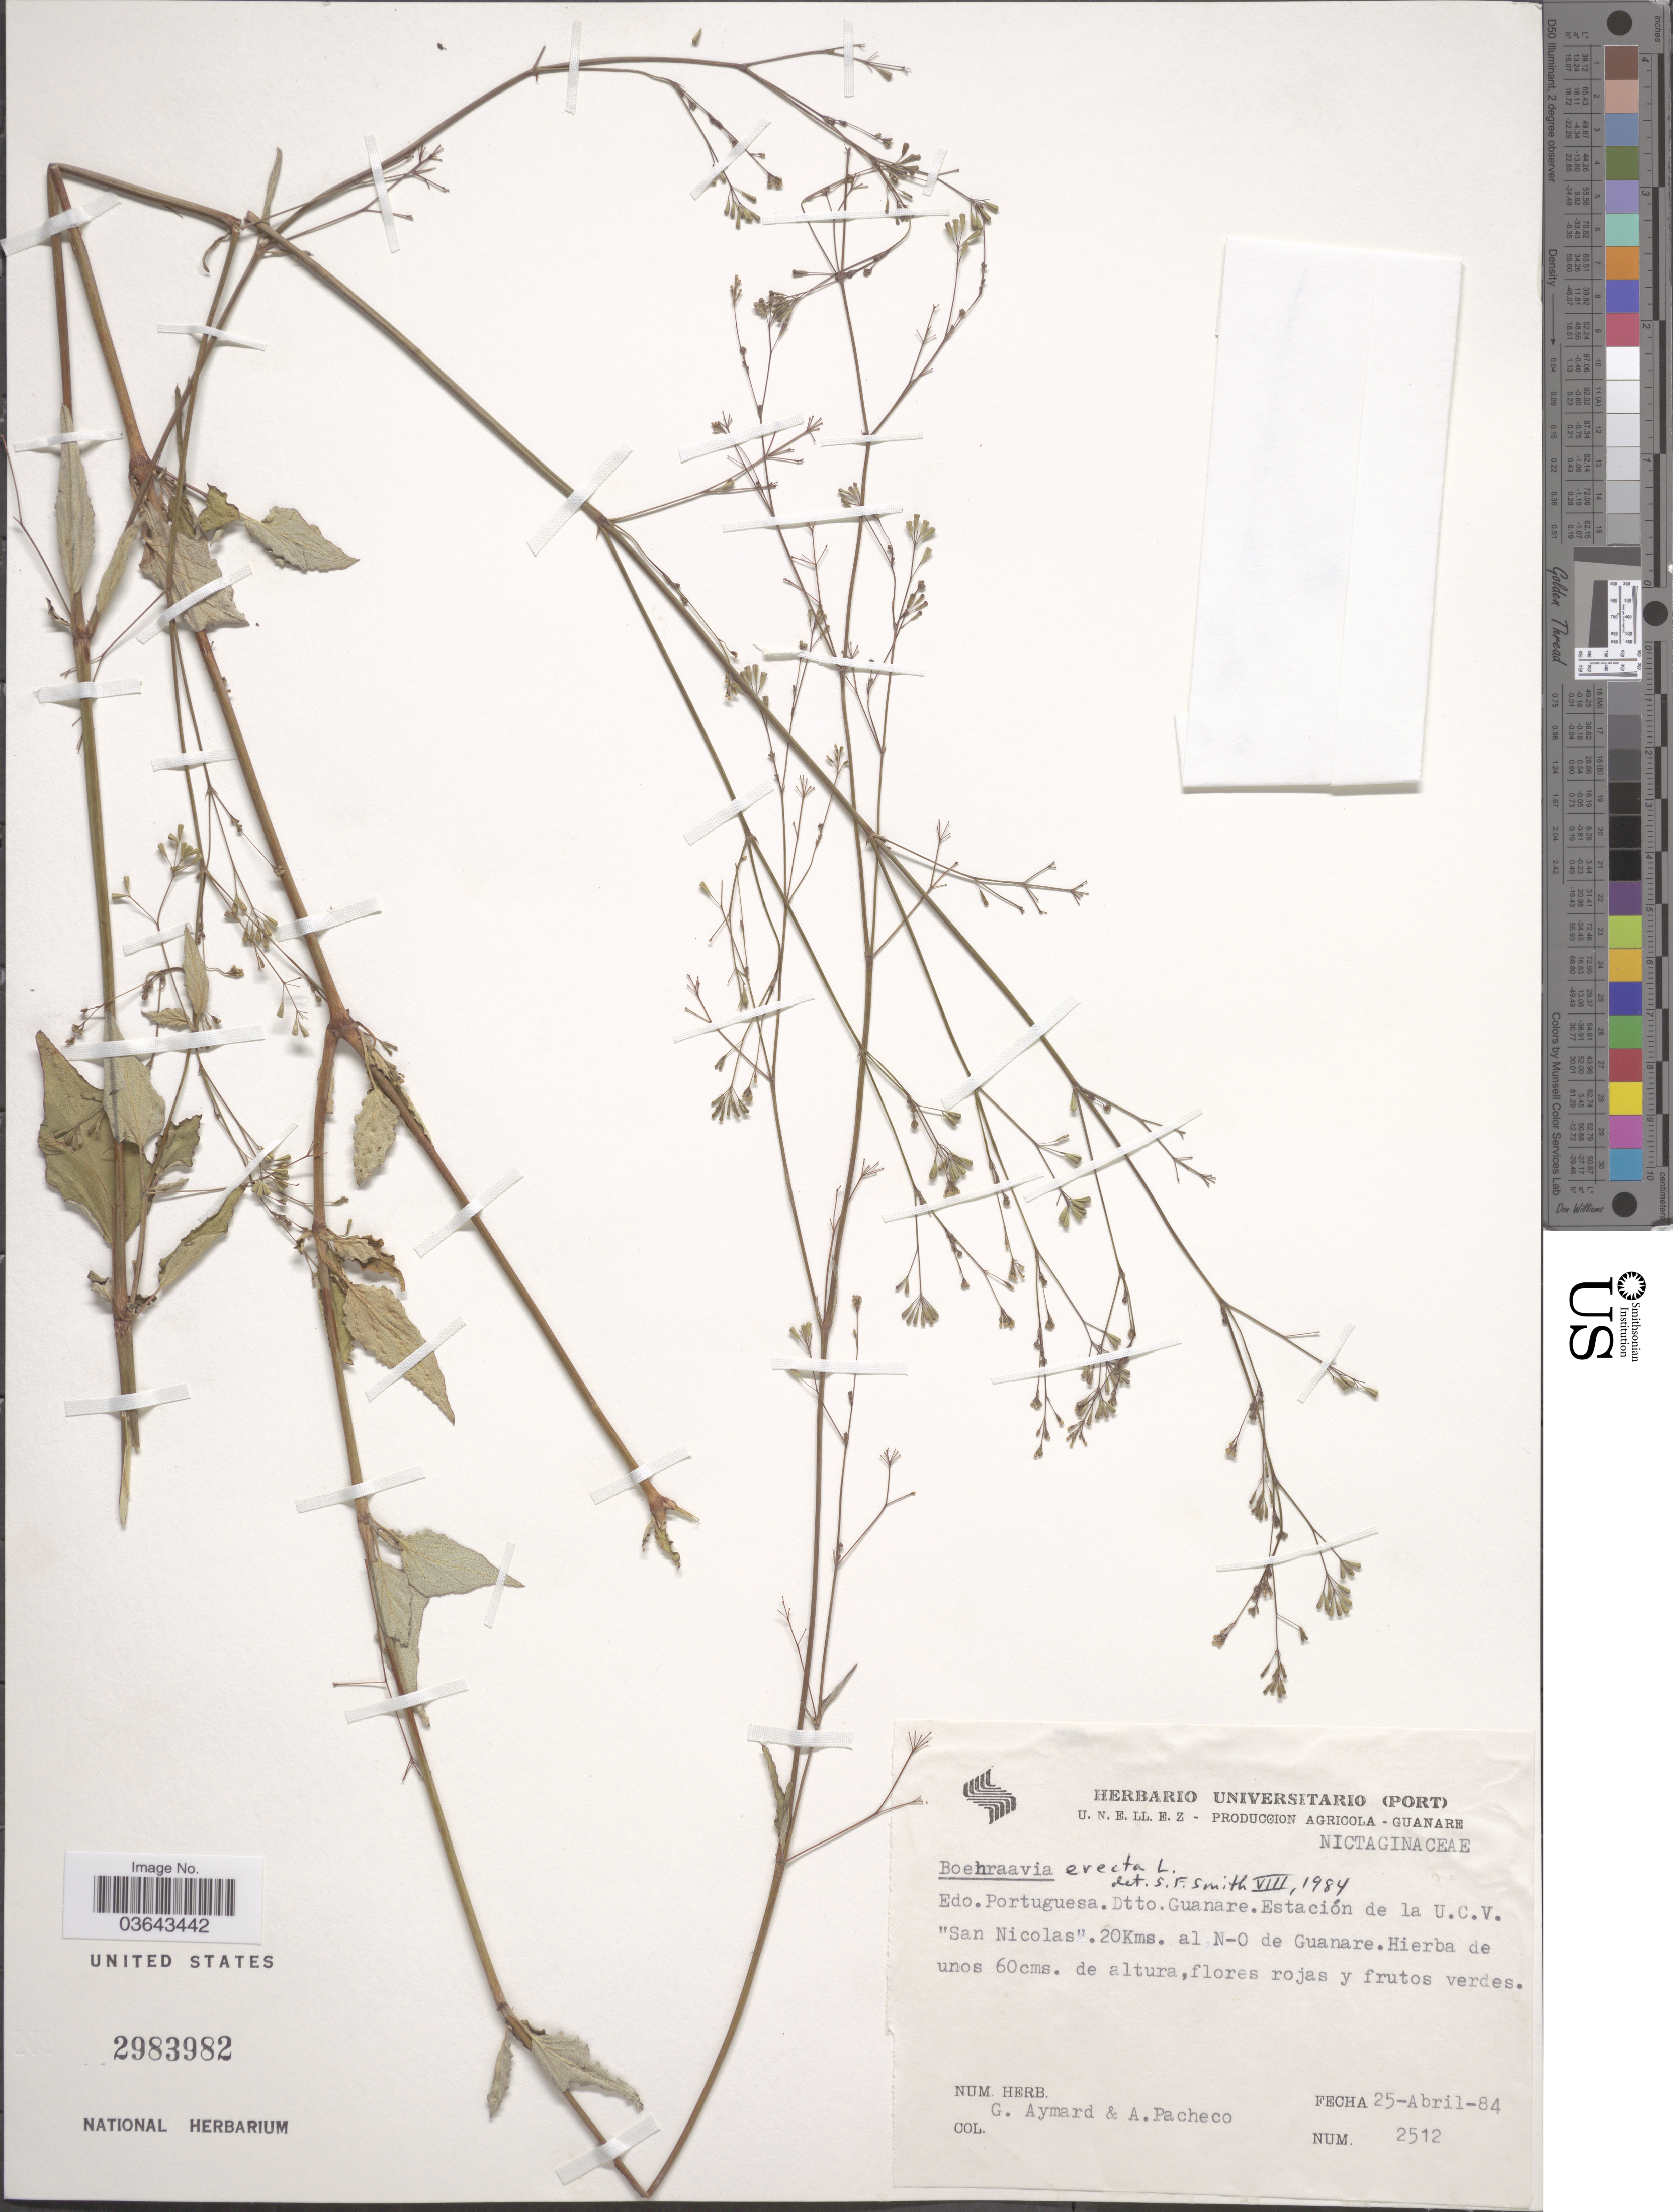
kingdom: Plantae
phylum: Tracheophyta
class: Magnoliopsida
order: Caryophyllales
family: Nyctaginaceae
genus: Boerhavia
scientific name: Boerhavia erecta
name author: L.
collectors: G. A. Aymard & A. Pacheco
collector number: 2512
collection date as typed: Transcribed d/m/y: 25/4/84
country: Venezuela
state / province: Portuguesa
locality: Dtto. Guanare. Estación de la U.C.V. "San Nicolas". 20Kms. al N-O de Guanare.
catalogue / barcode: US 2983982